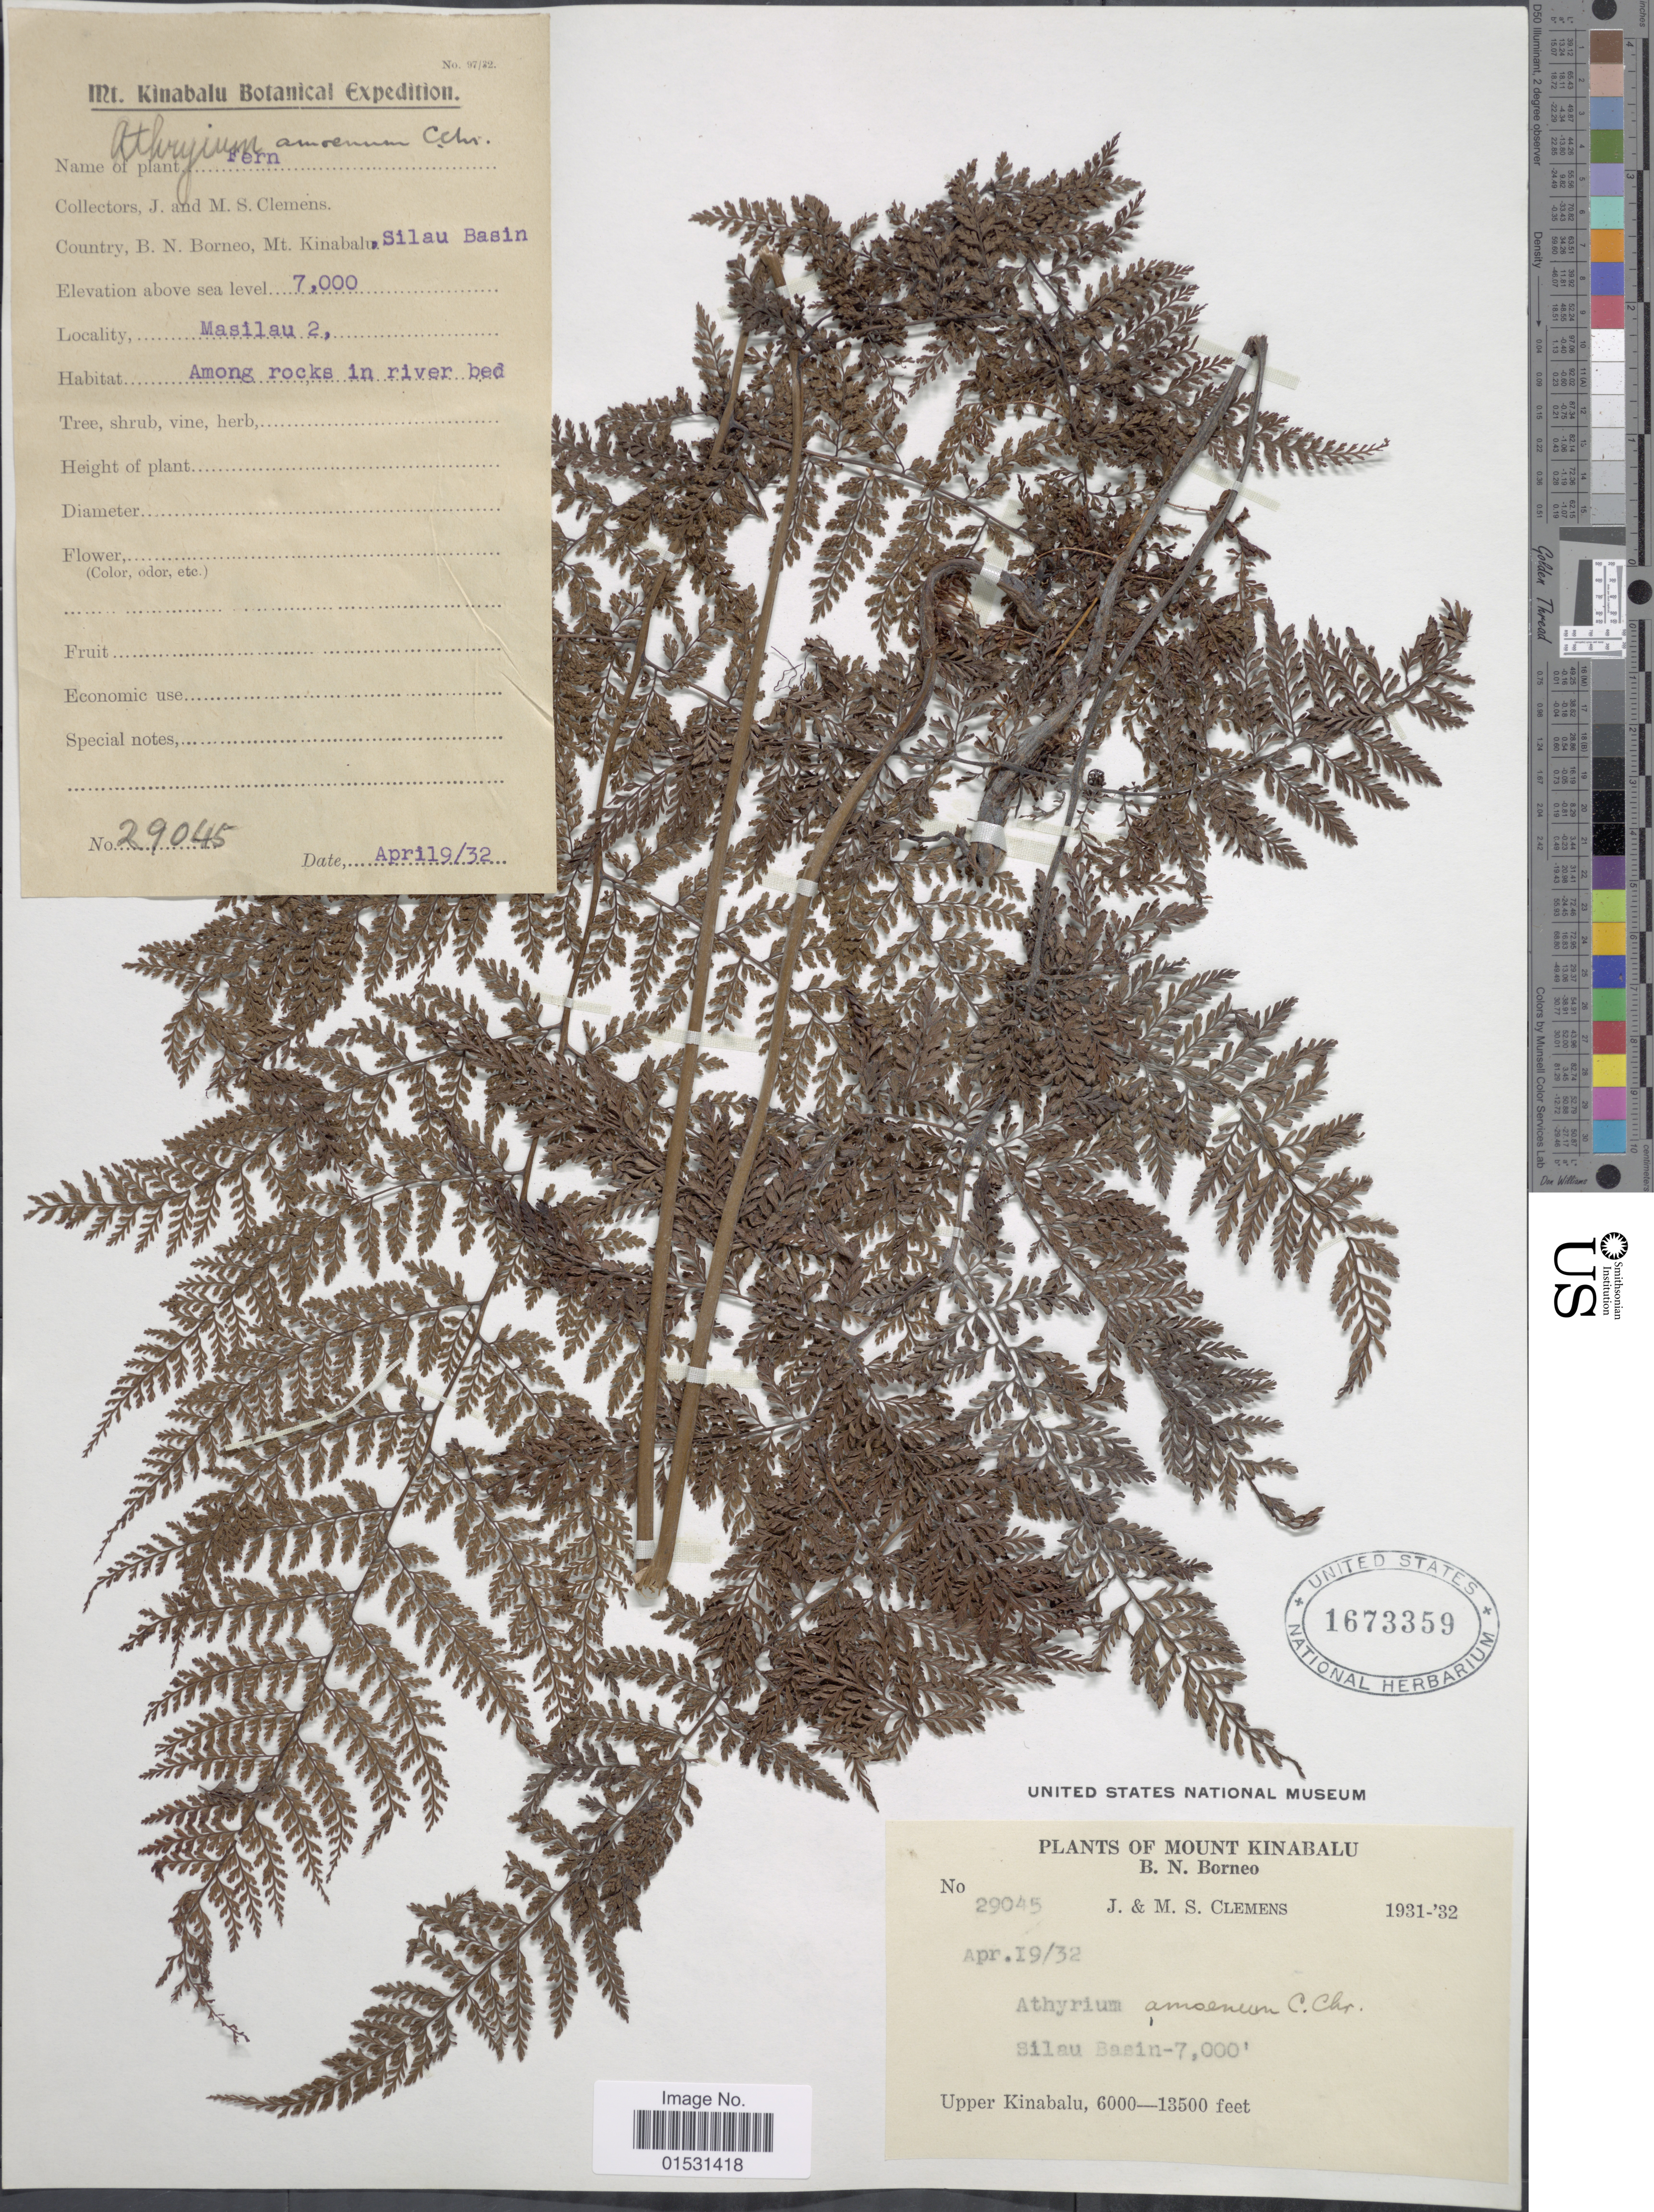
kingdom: Plantae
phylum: Tracheophyta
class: Polypodiopsida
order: Polypodiales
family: Athyriaceae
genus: Athyrium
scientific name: Athyrium amoenum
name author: C. Chr.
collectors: J. Clemens & M. S. Clemens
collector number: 29045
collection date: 1932-04-09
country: Malaysia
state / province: Sabah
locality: Mount Kinabalu. B.N.Borneo. Upper Kinabalu. Silau Basin. Masilau 2.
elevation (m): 2134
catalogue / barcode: US 1673359